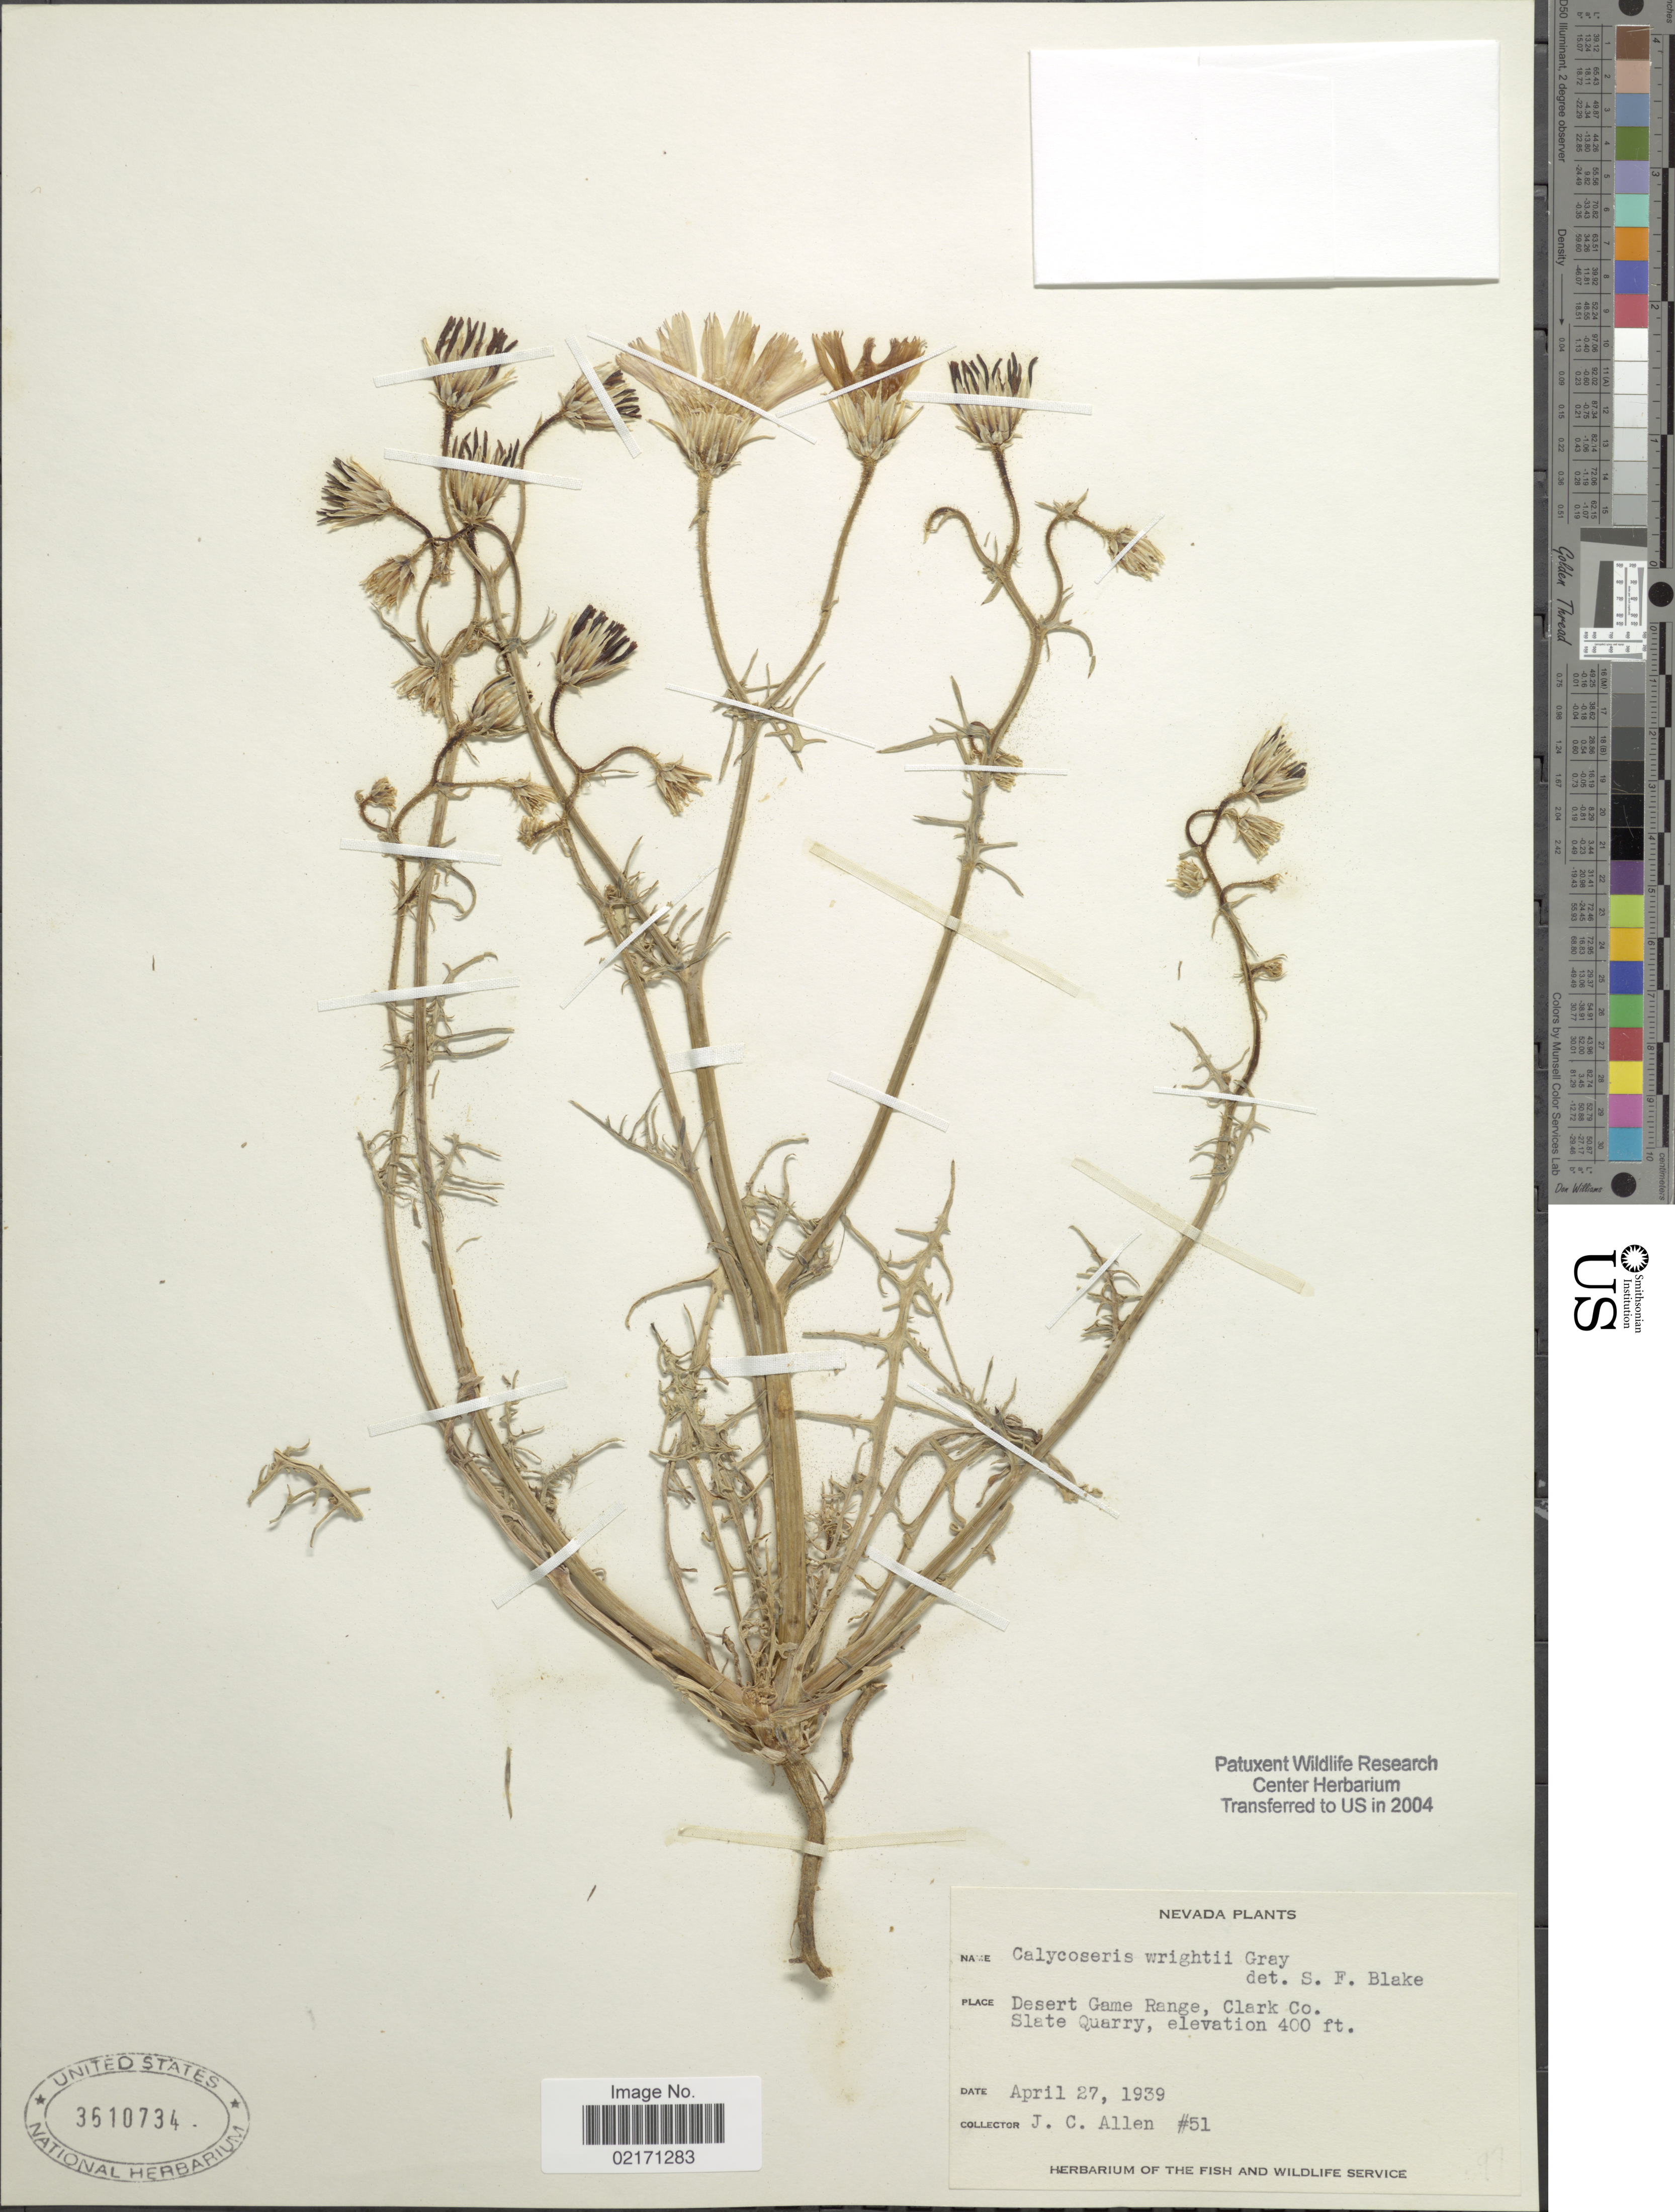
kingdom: Plantae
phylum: Tracheophyta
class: Magnoliopsida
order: Asterales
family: Asteraceae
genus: Calycoseris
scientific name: Calycoseris wrightii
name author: A. Gray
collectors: J. C. Allen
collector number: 51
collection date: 1939-04-27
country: United States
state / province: Nevada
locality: Desert Game Range, Clark Co. Slate Quarry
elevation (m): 122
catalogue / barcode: US 3610734